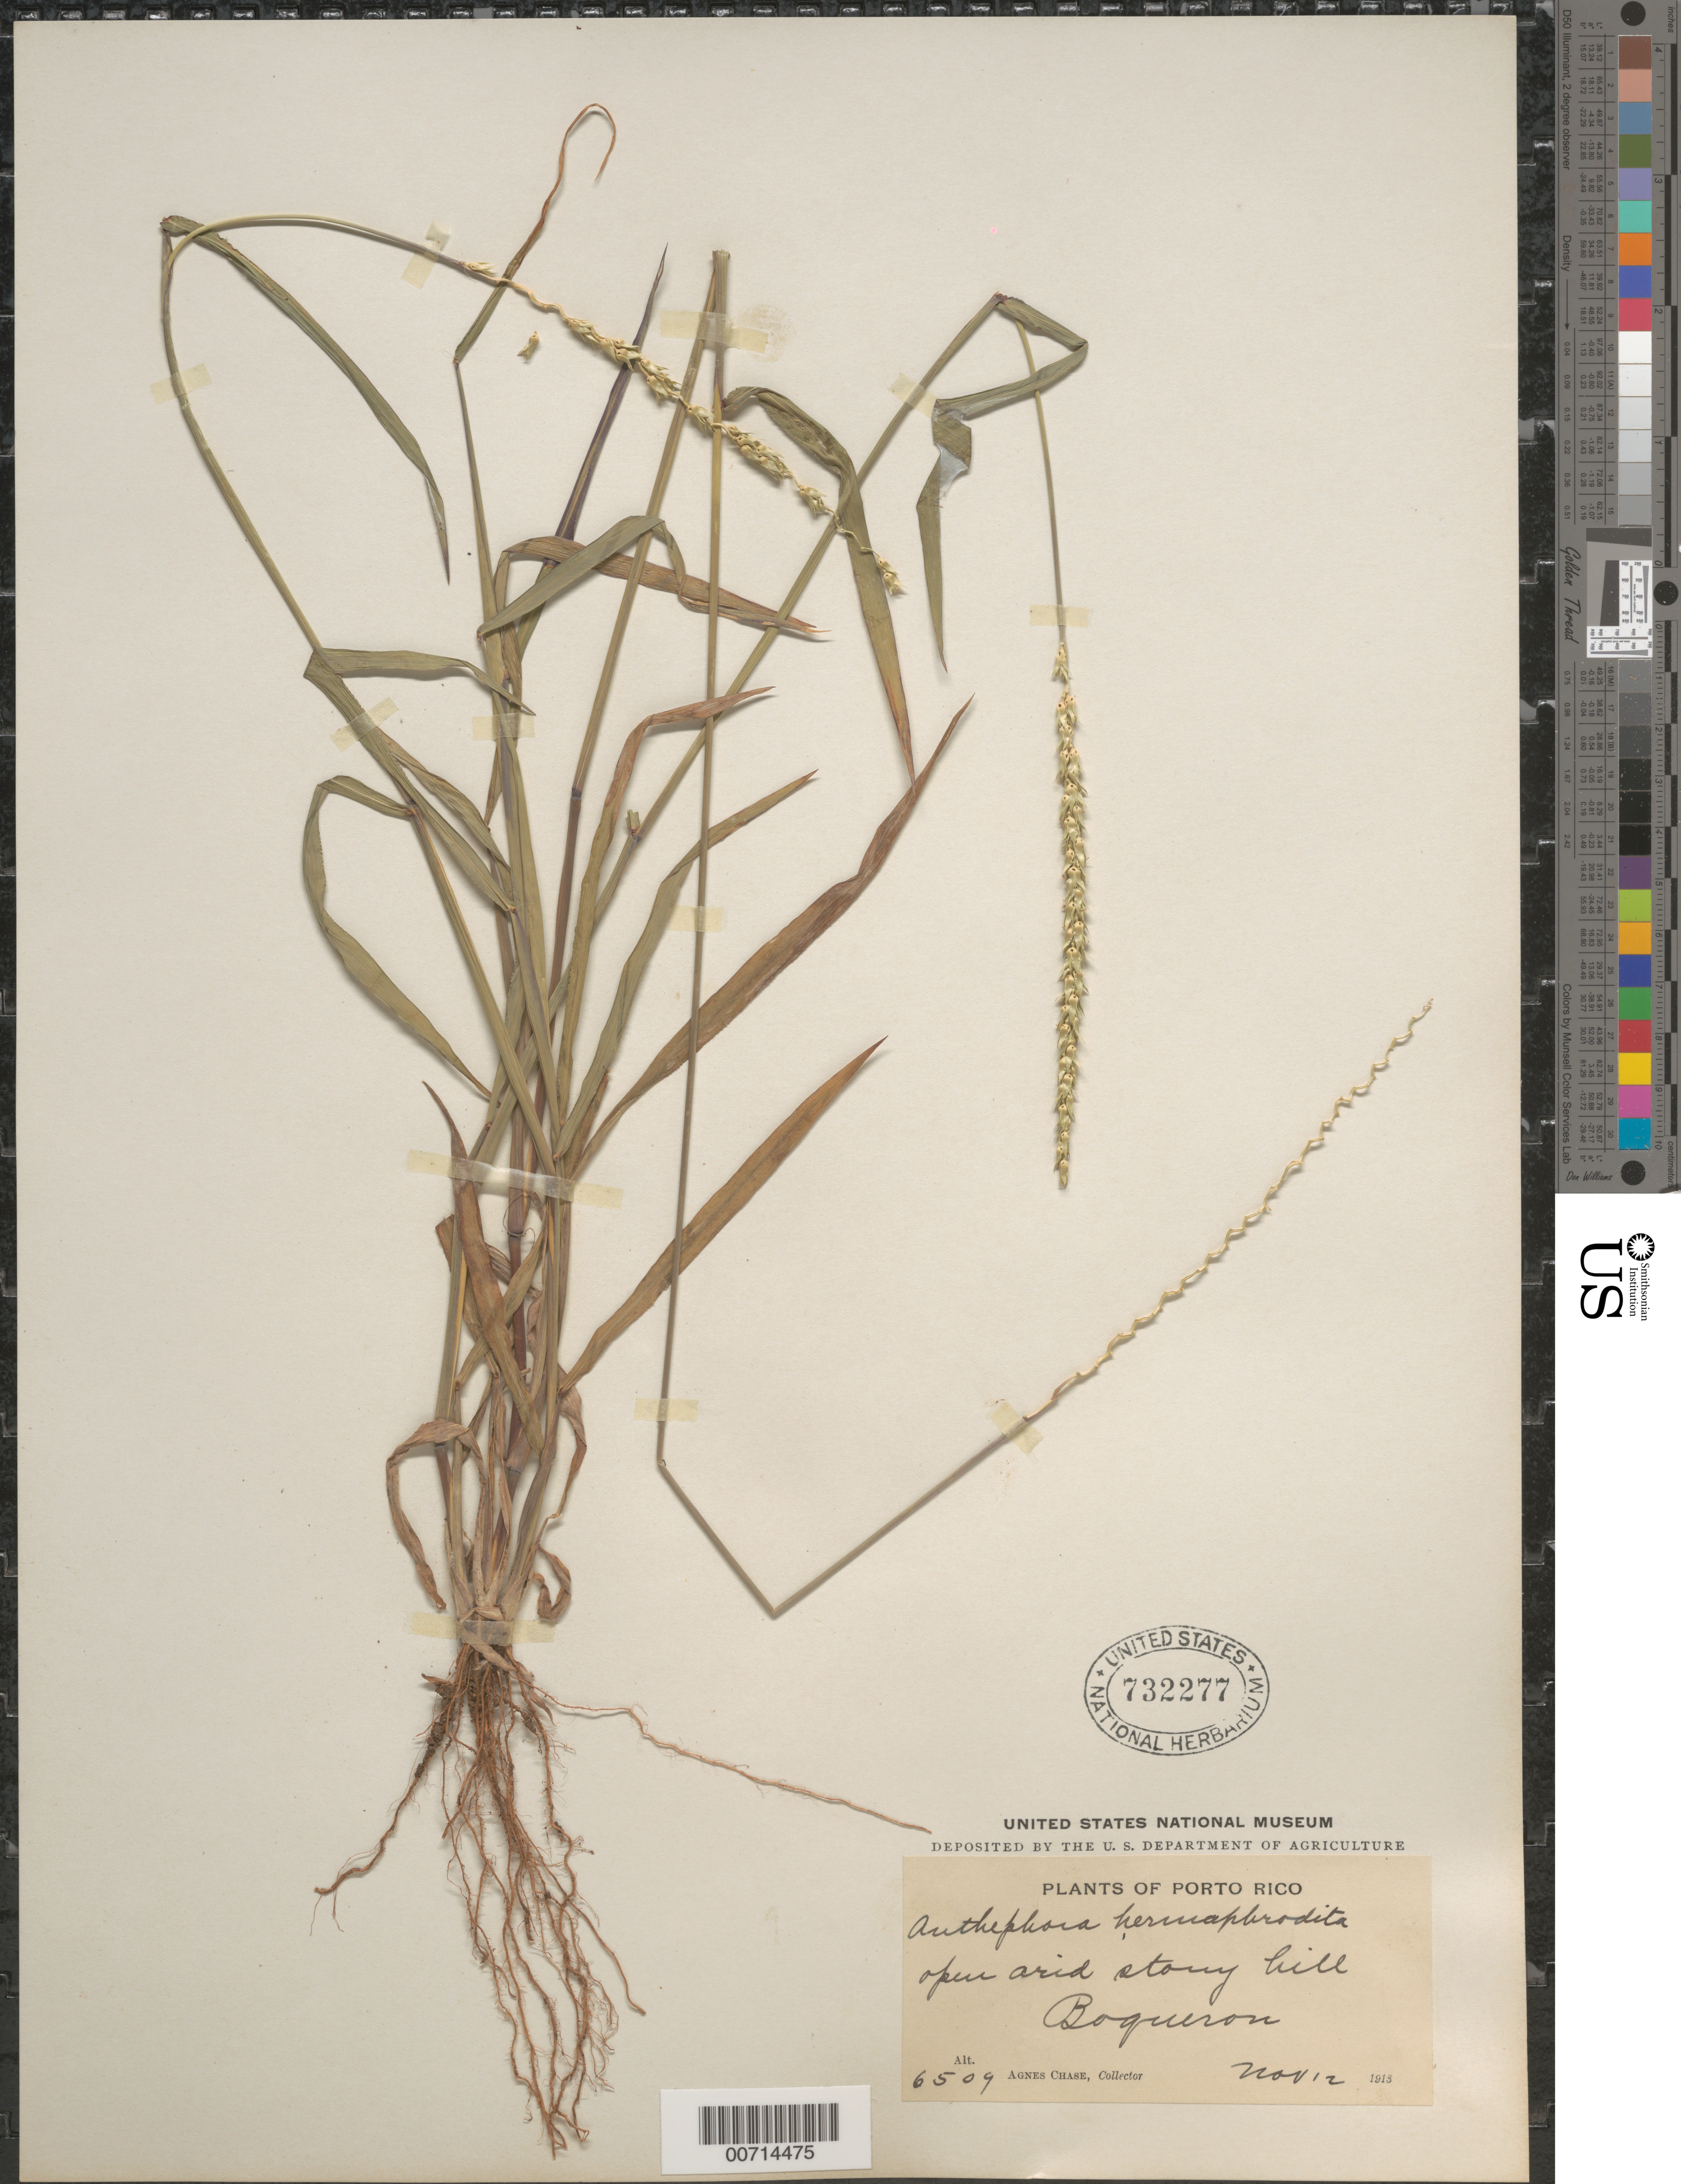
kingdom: Plantae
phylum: Tracheophyta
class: Liliopsida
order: Poales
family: Poaceae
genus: Anthephora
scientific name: Anthephora hermaphrodita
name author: (L.) Kuntze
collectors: A. Chase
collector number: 6509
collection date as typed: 12 Nov 1913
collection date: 1913-11-12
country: Puerto Rico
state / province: Cabo Rojo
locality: Boqueron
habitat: Open arid stony hill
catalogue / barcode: US 732277